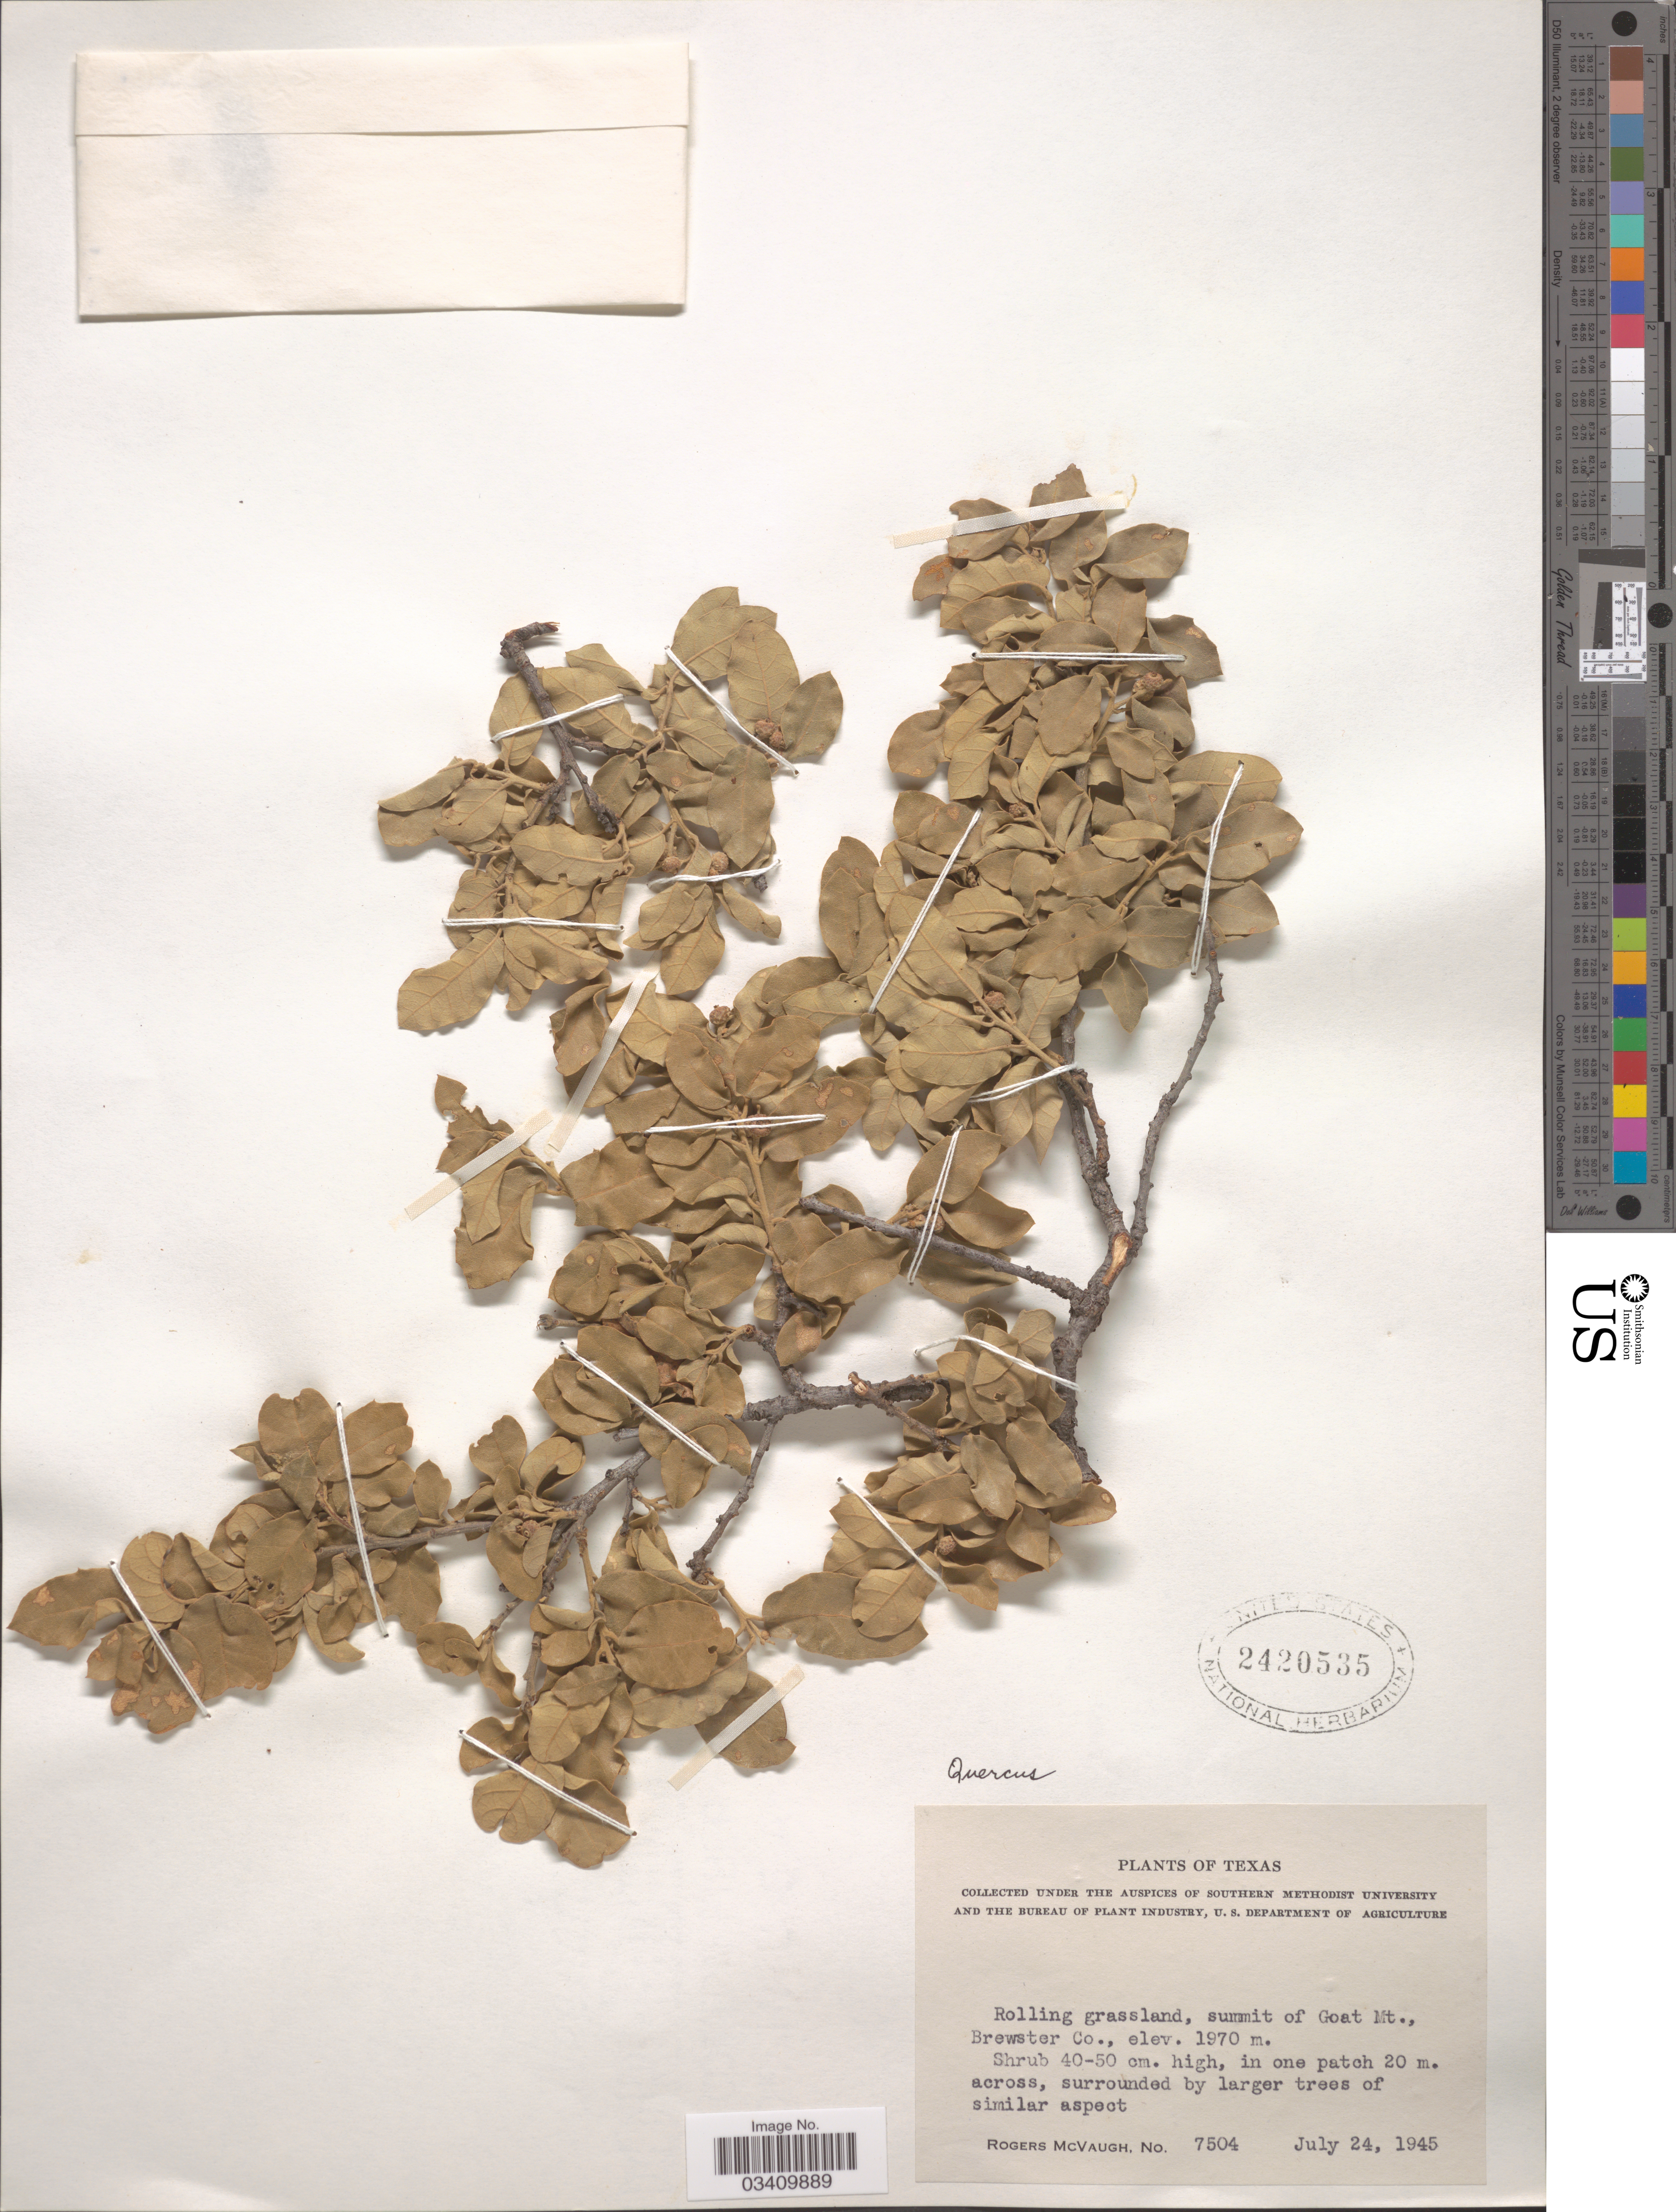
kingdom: Plantae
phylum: Tracheophyta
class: Magnoliopsida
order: Fagales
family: Fagaceae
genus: Quercus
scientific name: Quercus sp.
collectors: R. McVaugh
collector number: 7504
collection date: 1945-07-24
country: United States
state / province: Texas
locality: Rolling grassland, summit of Goat Mt., Brewster Co.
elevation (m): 1970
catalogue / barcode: US 2420535